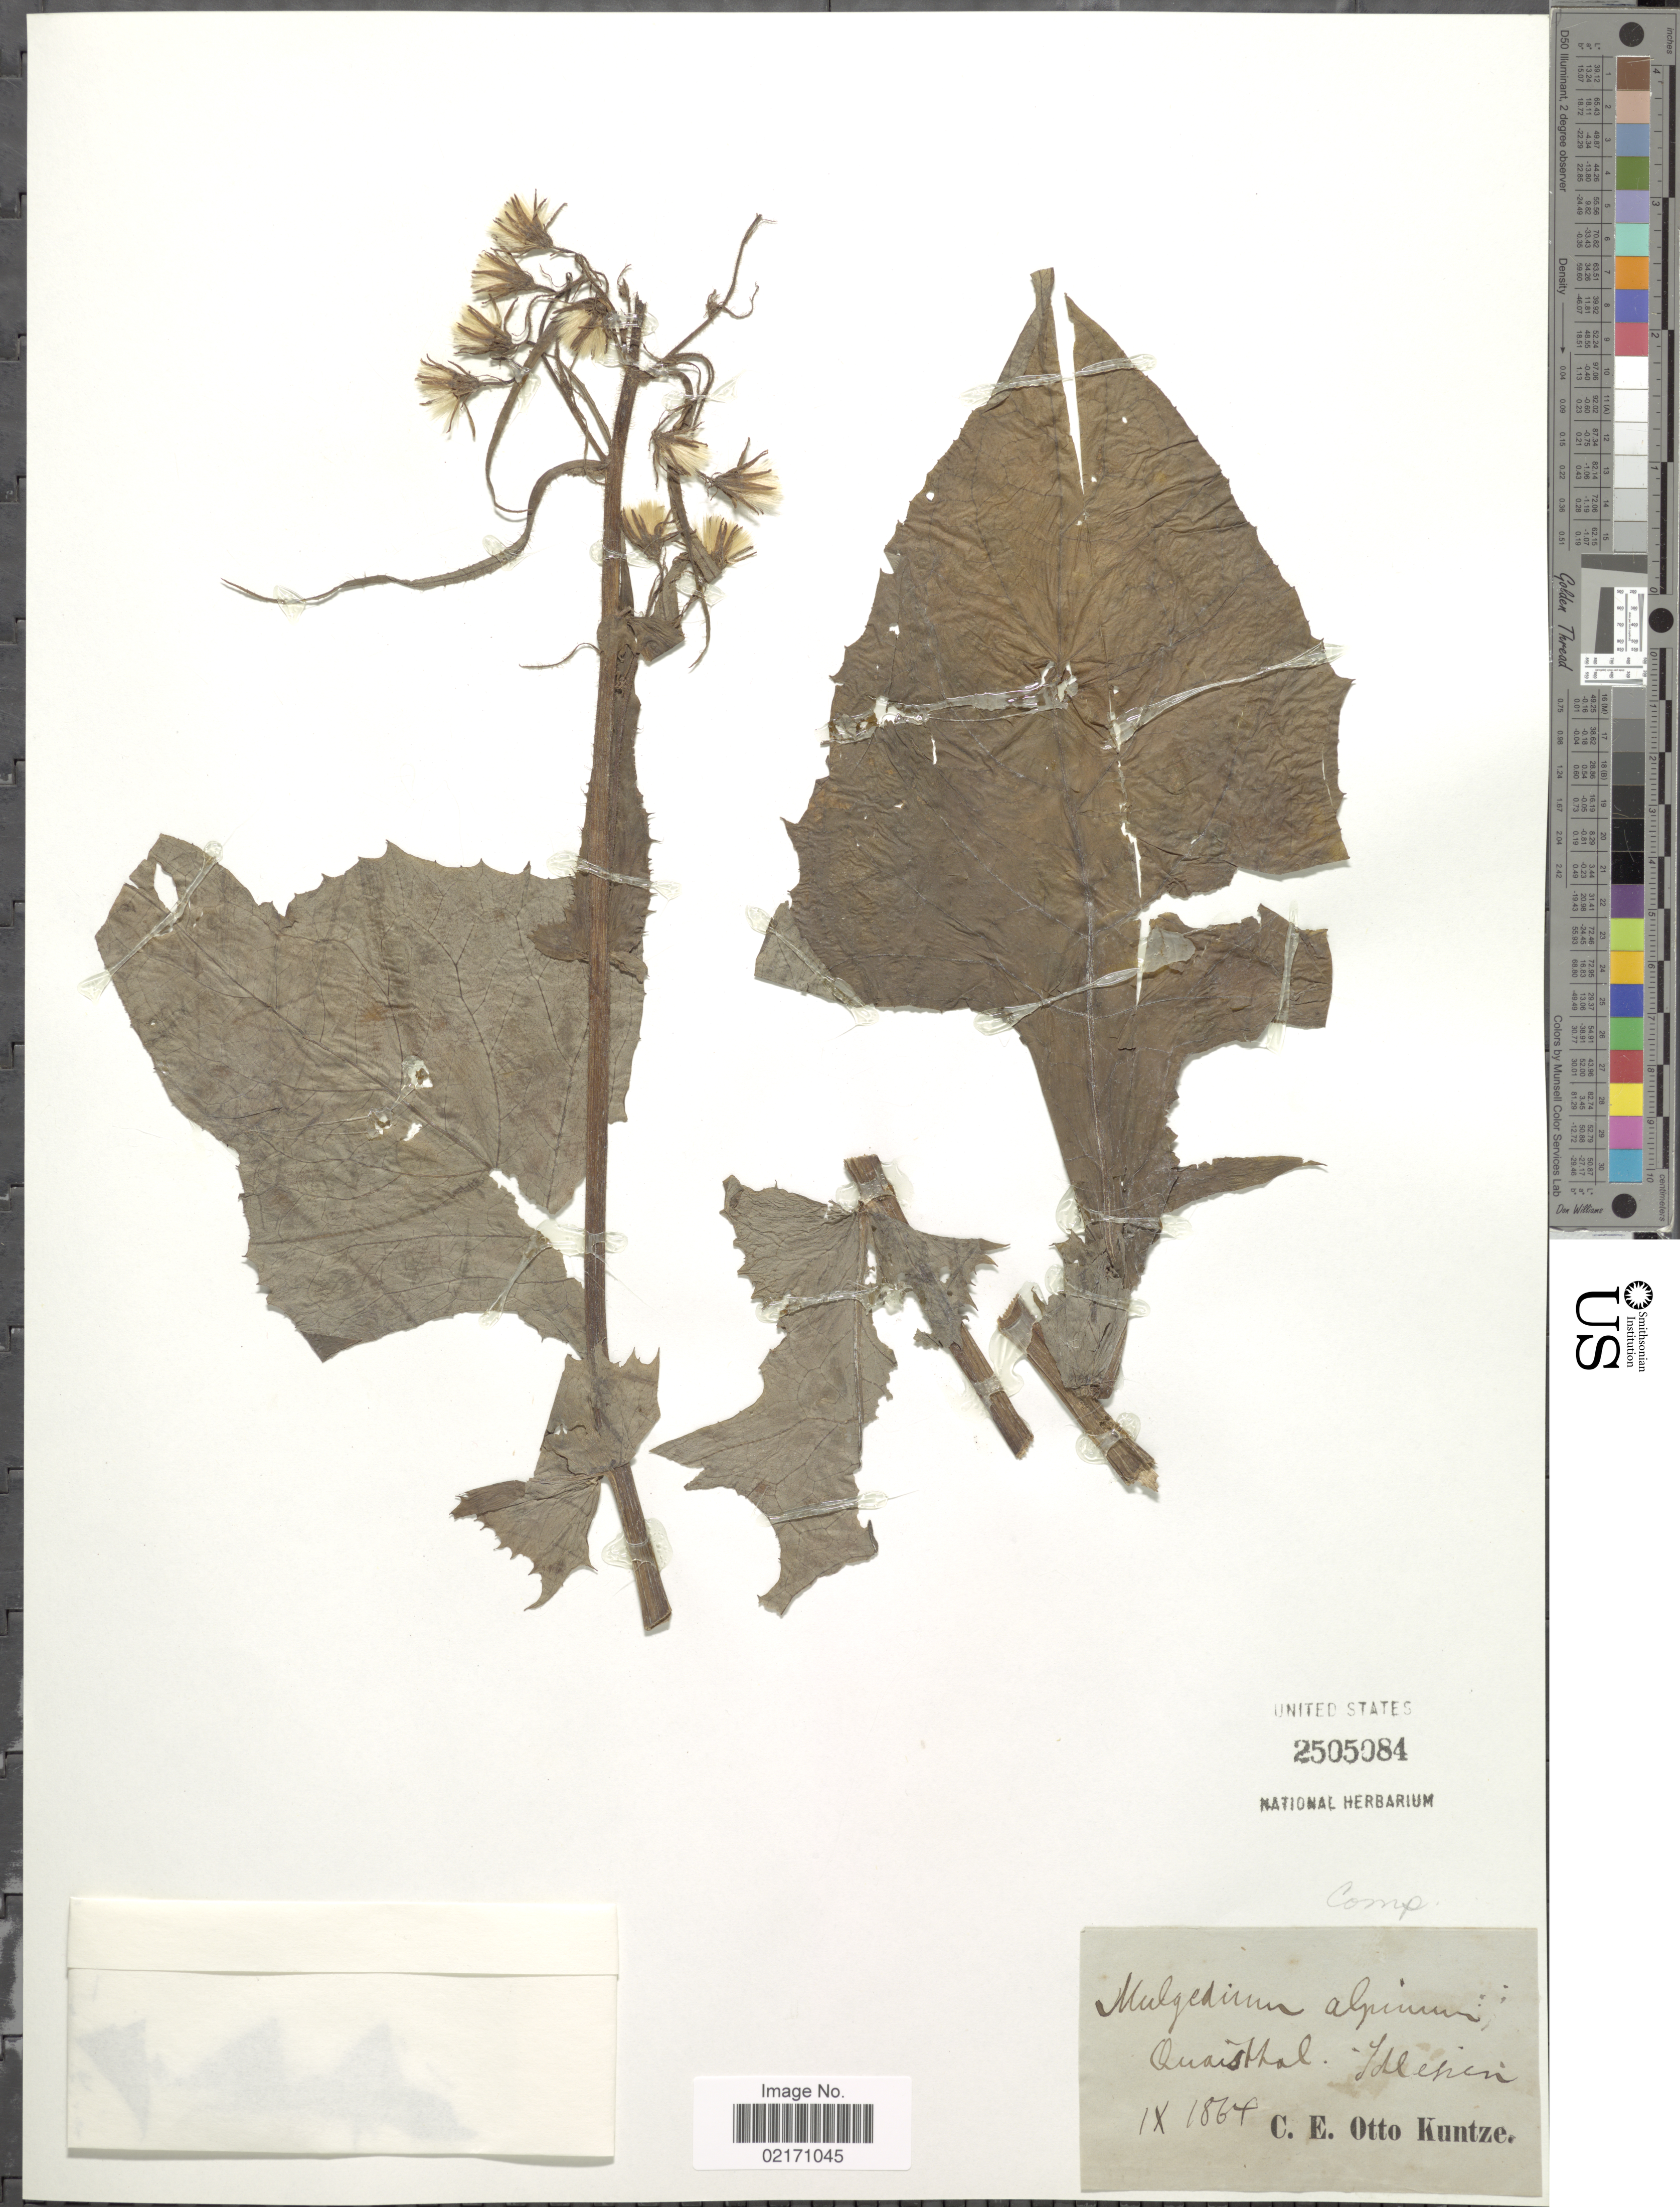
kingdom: Plantae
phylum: Tracheophyta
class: Magnoliopsida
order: Asterales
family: Asteraceae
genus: Lactuca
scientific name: Lactuca alpina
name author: (L.) A. Gray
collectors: C.E.O. Kuntze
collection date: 1864-09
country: Poland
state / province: Dolnoslaskie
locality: Quaisthal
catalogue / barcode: US 2505084